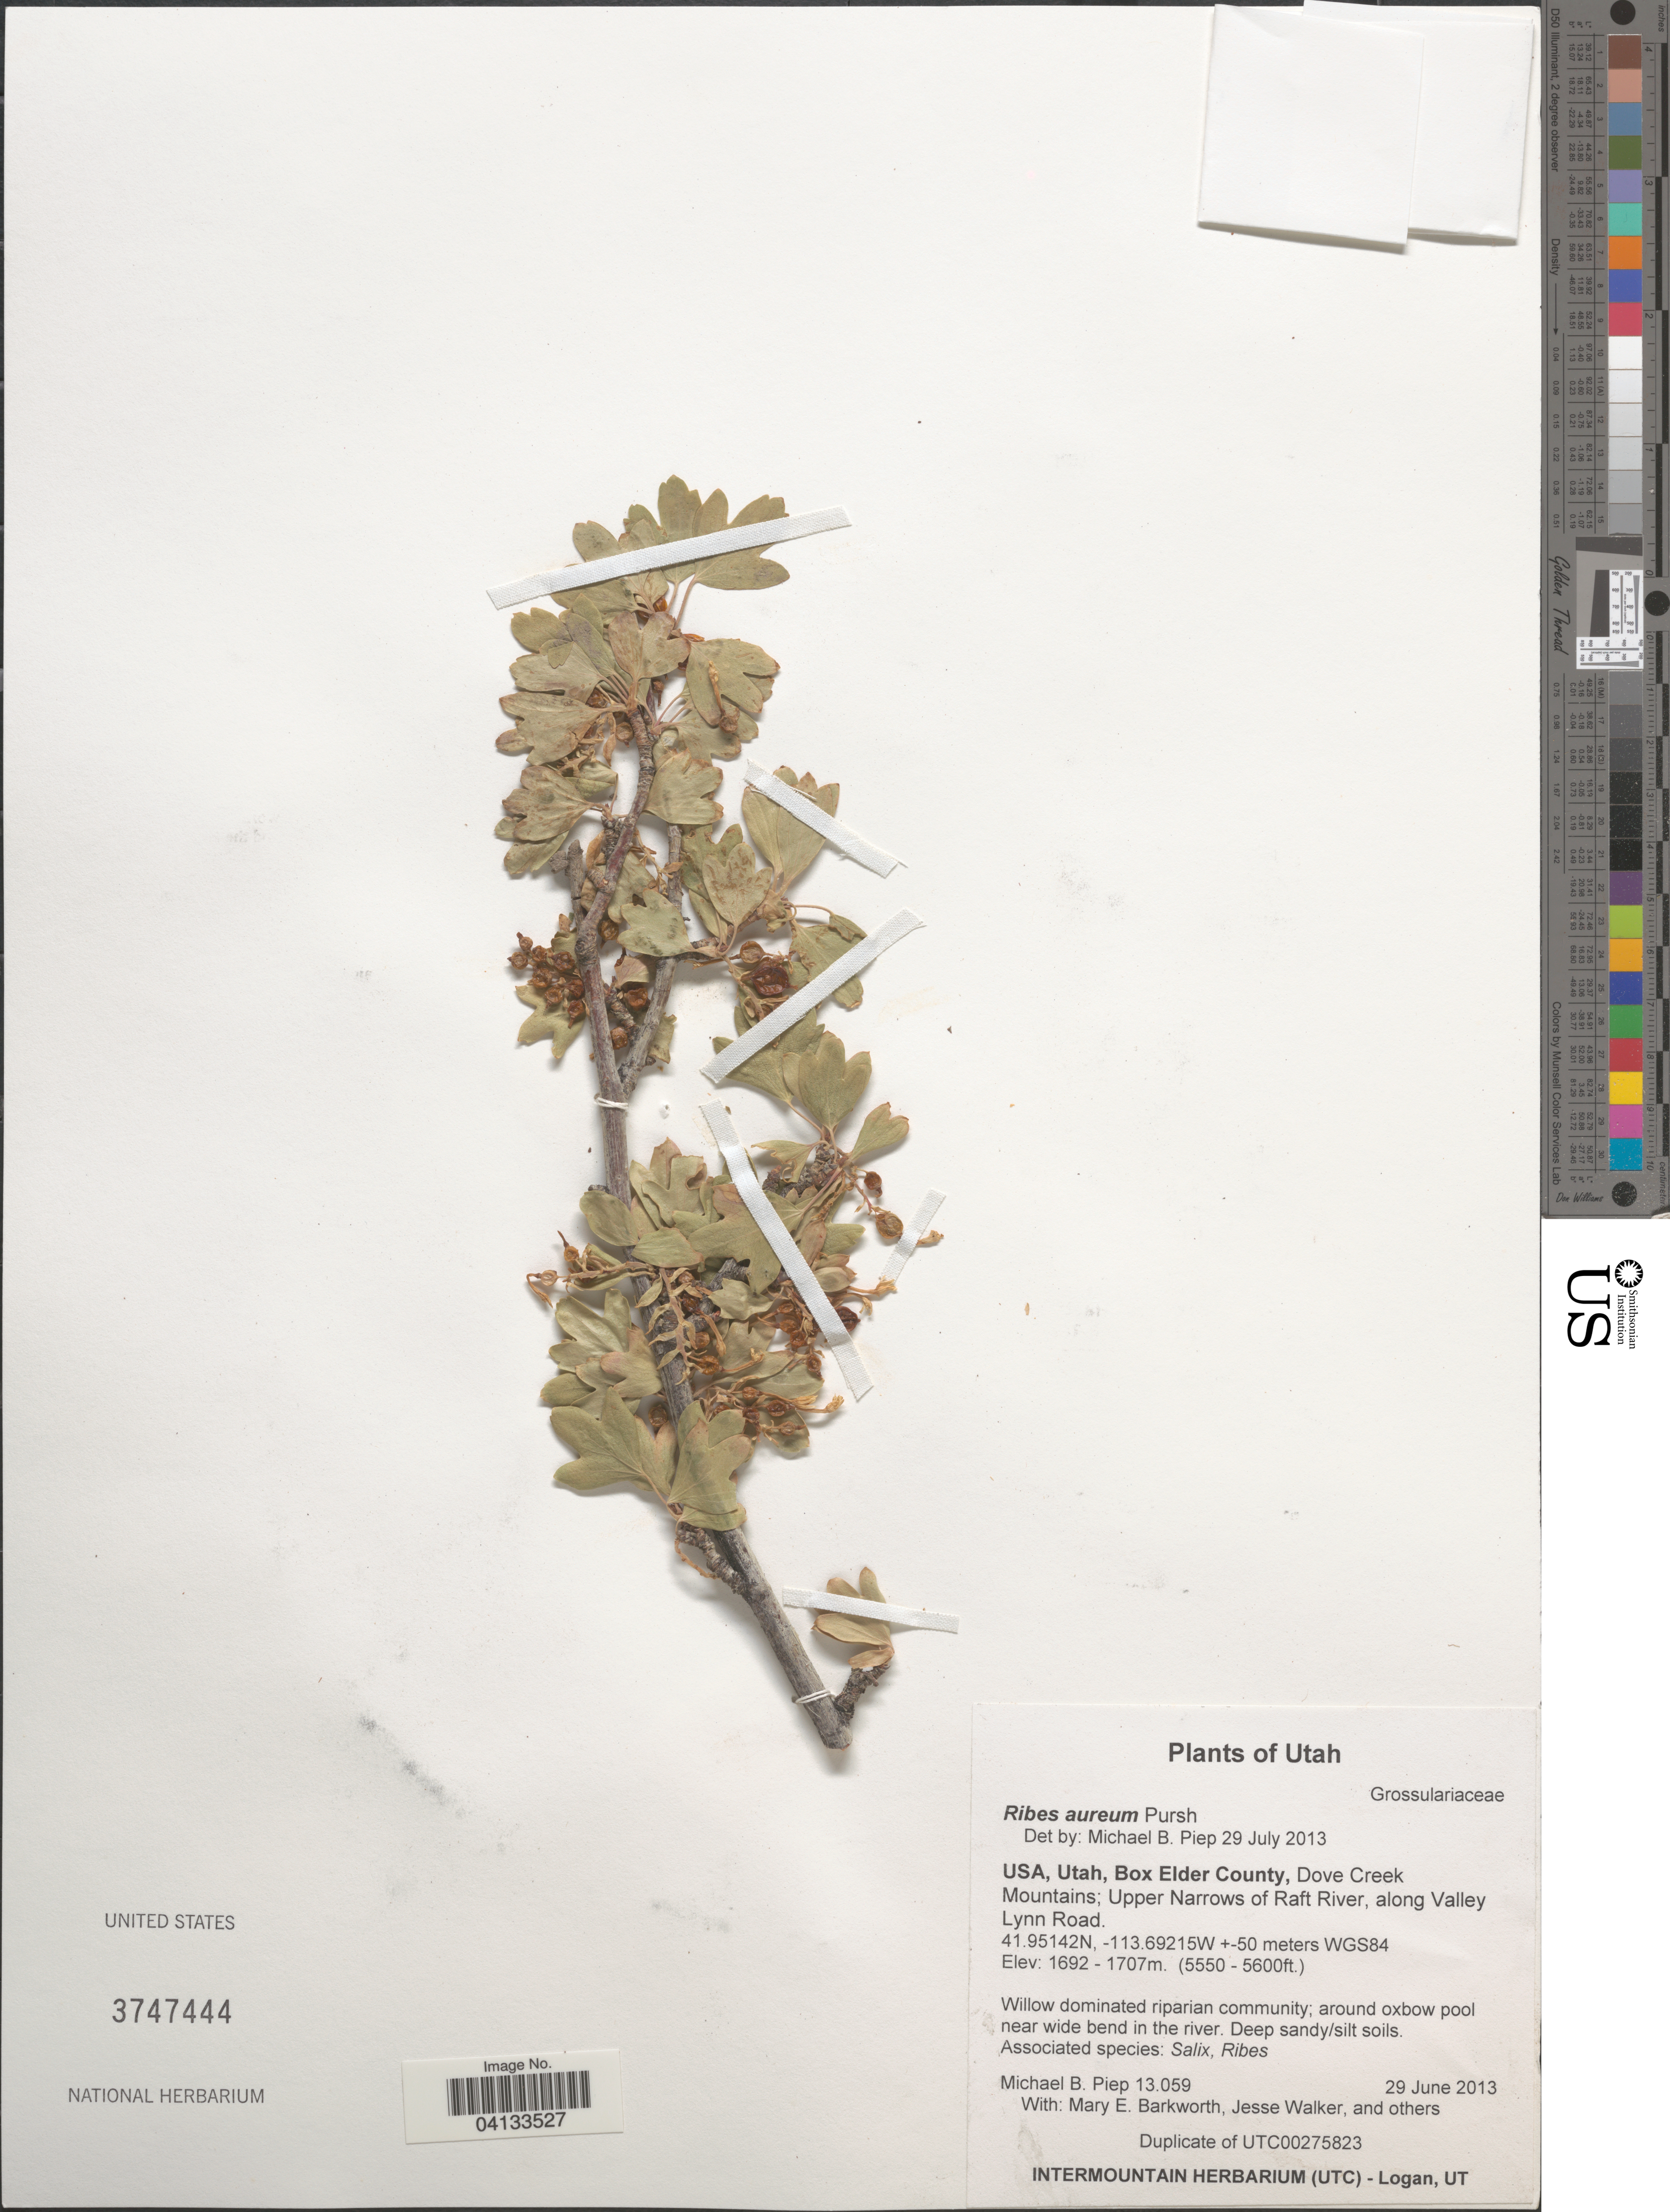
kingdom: Plantae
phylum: Tracheophyta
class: Magnoliopsida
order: Saxifragales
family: Grossulariaceae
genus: Ribes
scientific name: Ribes aureum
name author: Pursh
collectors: M. Piep, M. E. Barkworth, J. Walker & et al.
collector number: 13.059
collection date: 2013-06-29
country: United States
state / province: Utah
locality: Box Elder County, Dove Creek Mountains; Upper Narrows of Raft River, along Valley Lynn Road. WGS84.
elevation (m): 1692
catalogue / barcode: US 3747444